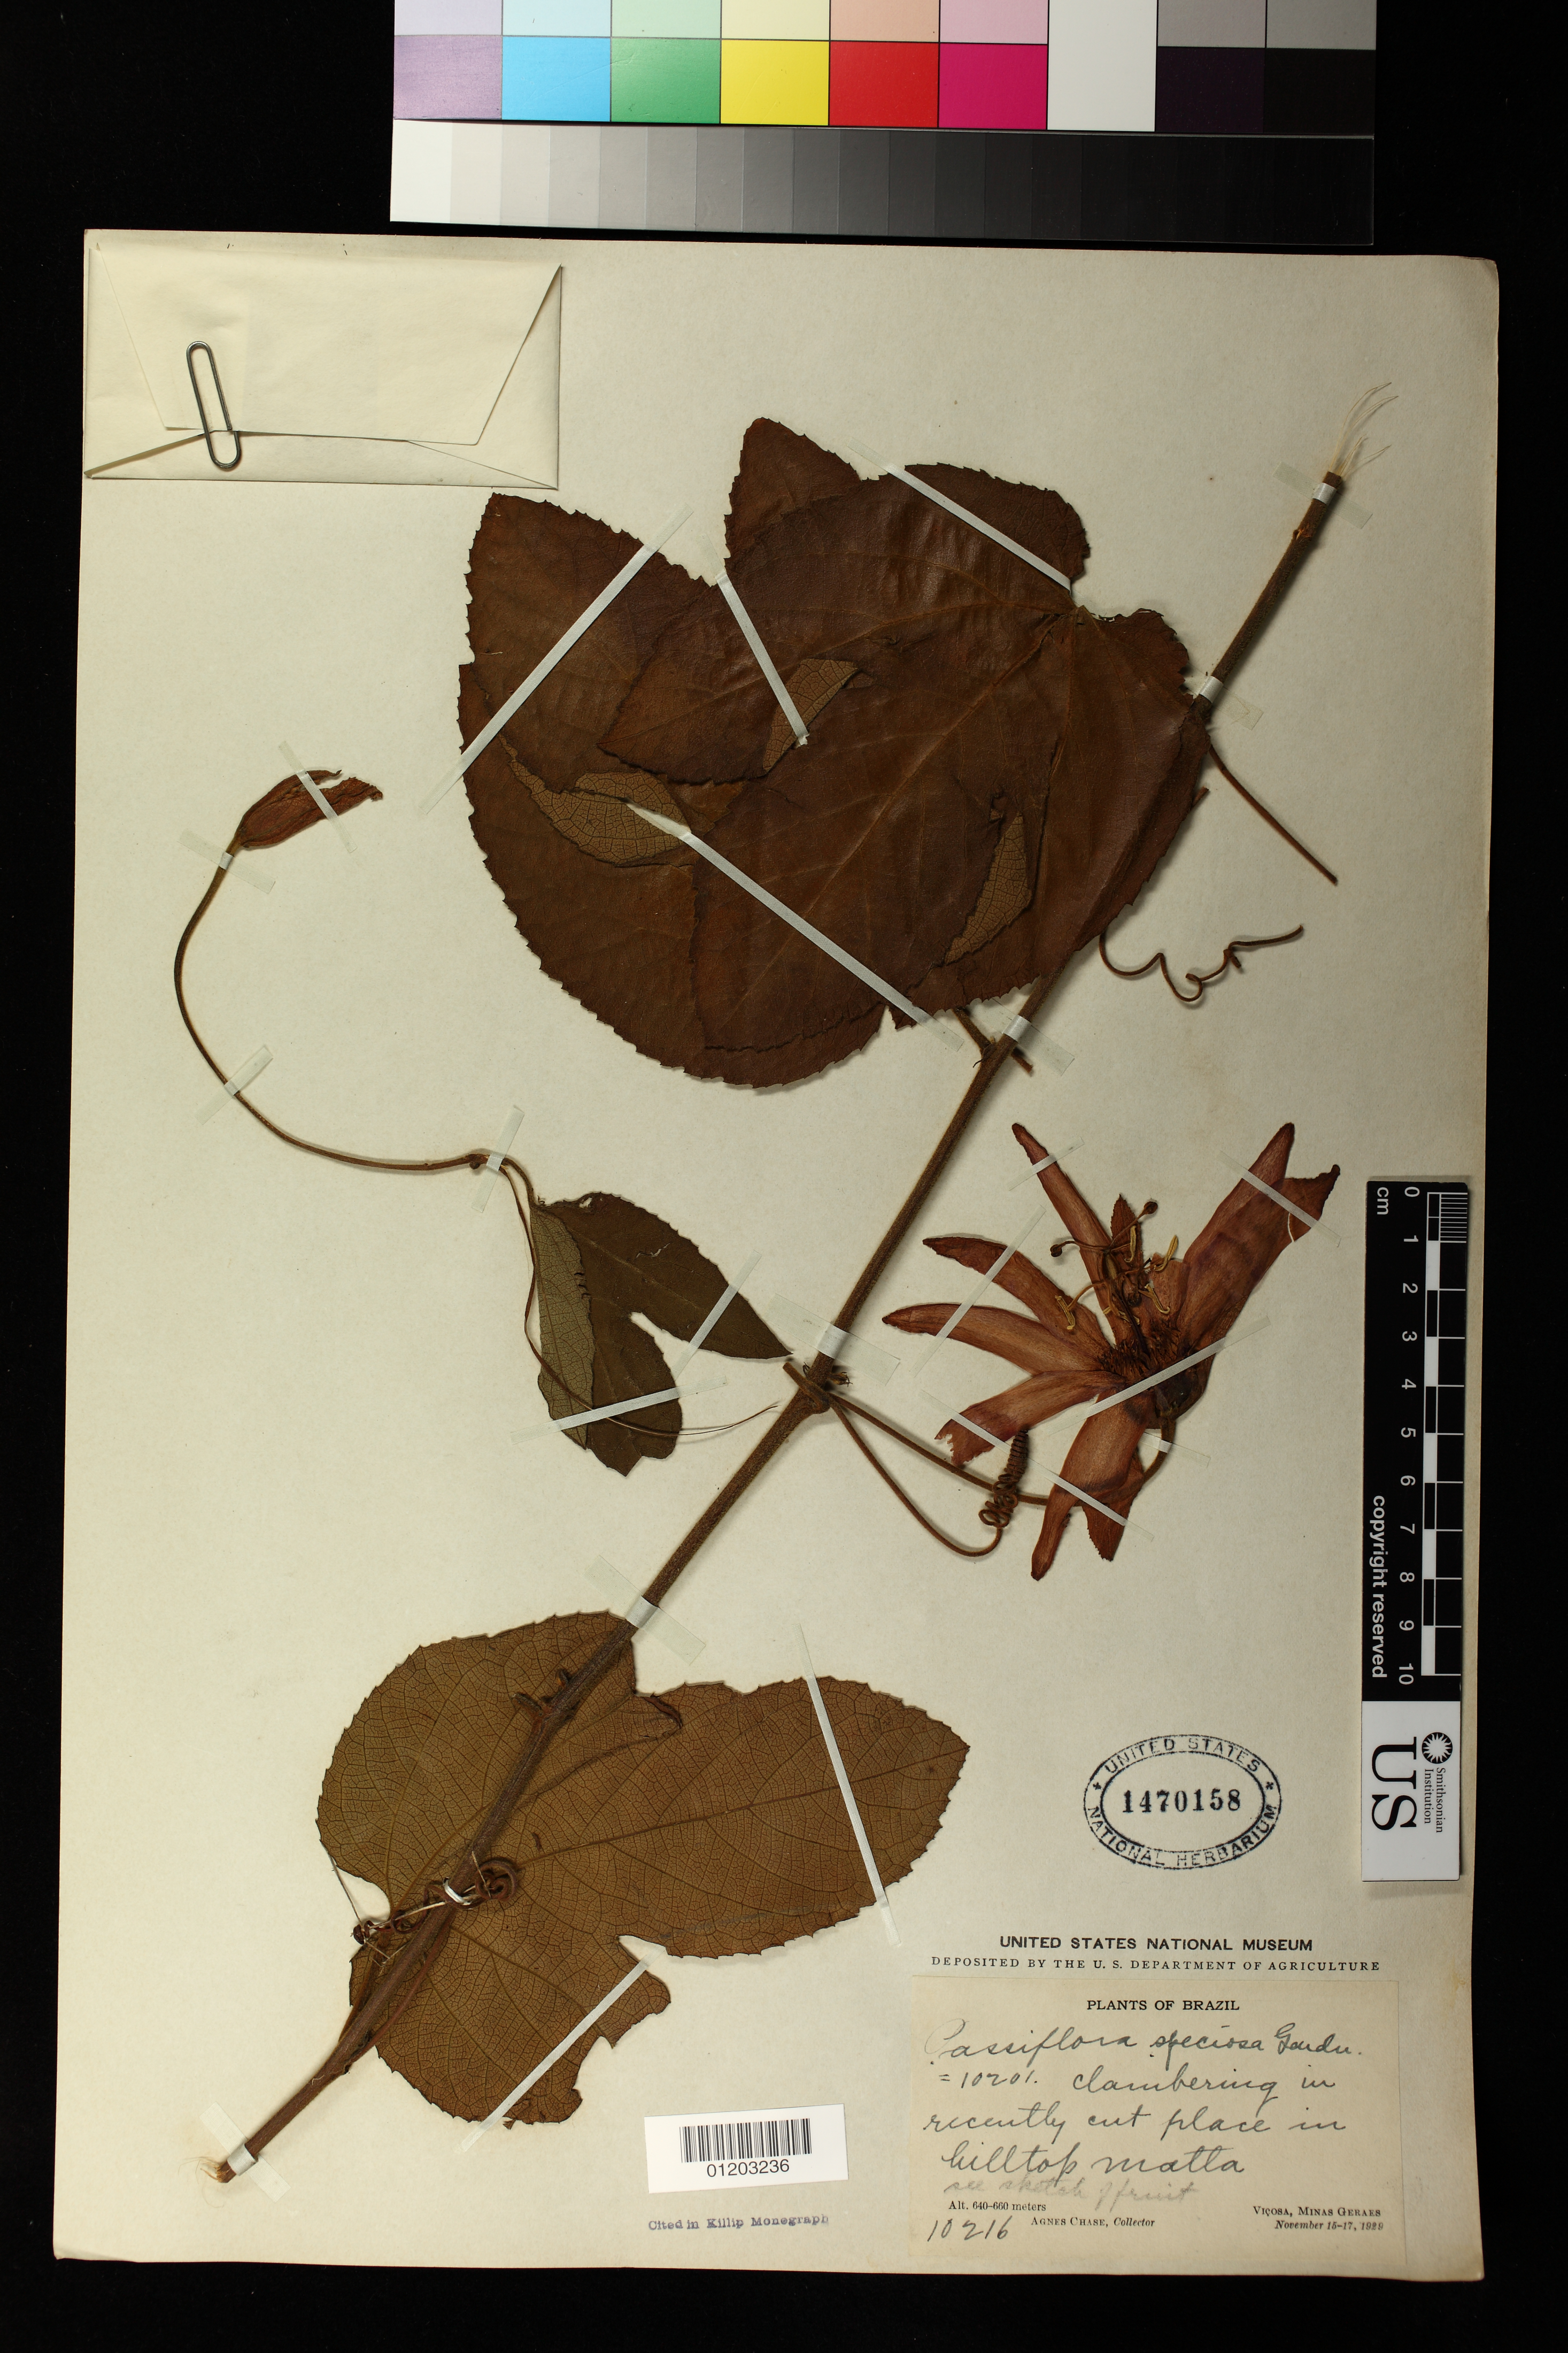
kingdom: Plantae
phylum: Tracheophyta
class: Magnoliopsida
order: Malpighiales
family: Passifloraceae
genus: Passiflora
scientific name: Passiflora speciosa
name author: Gardner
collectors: A. Chase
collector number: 10216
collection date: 1929-11-15/1929-11-17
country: Brazil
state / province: Minas Gerais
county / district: Viçosa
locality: Vicosa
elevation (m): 640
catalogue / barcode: US 1470158